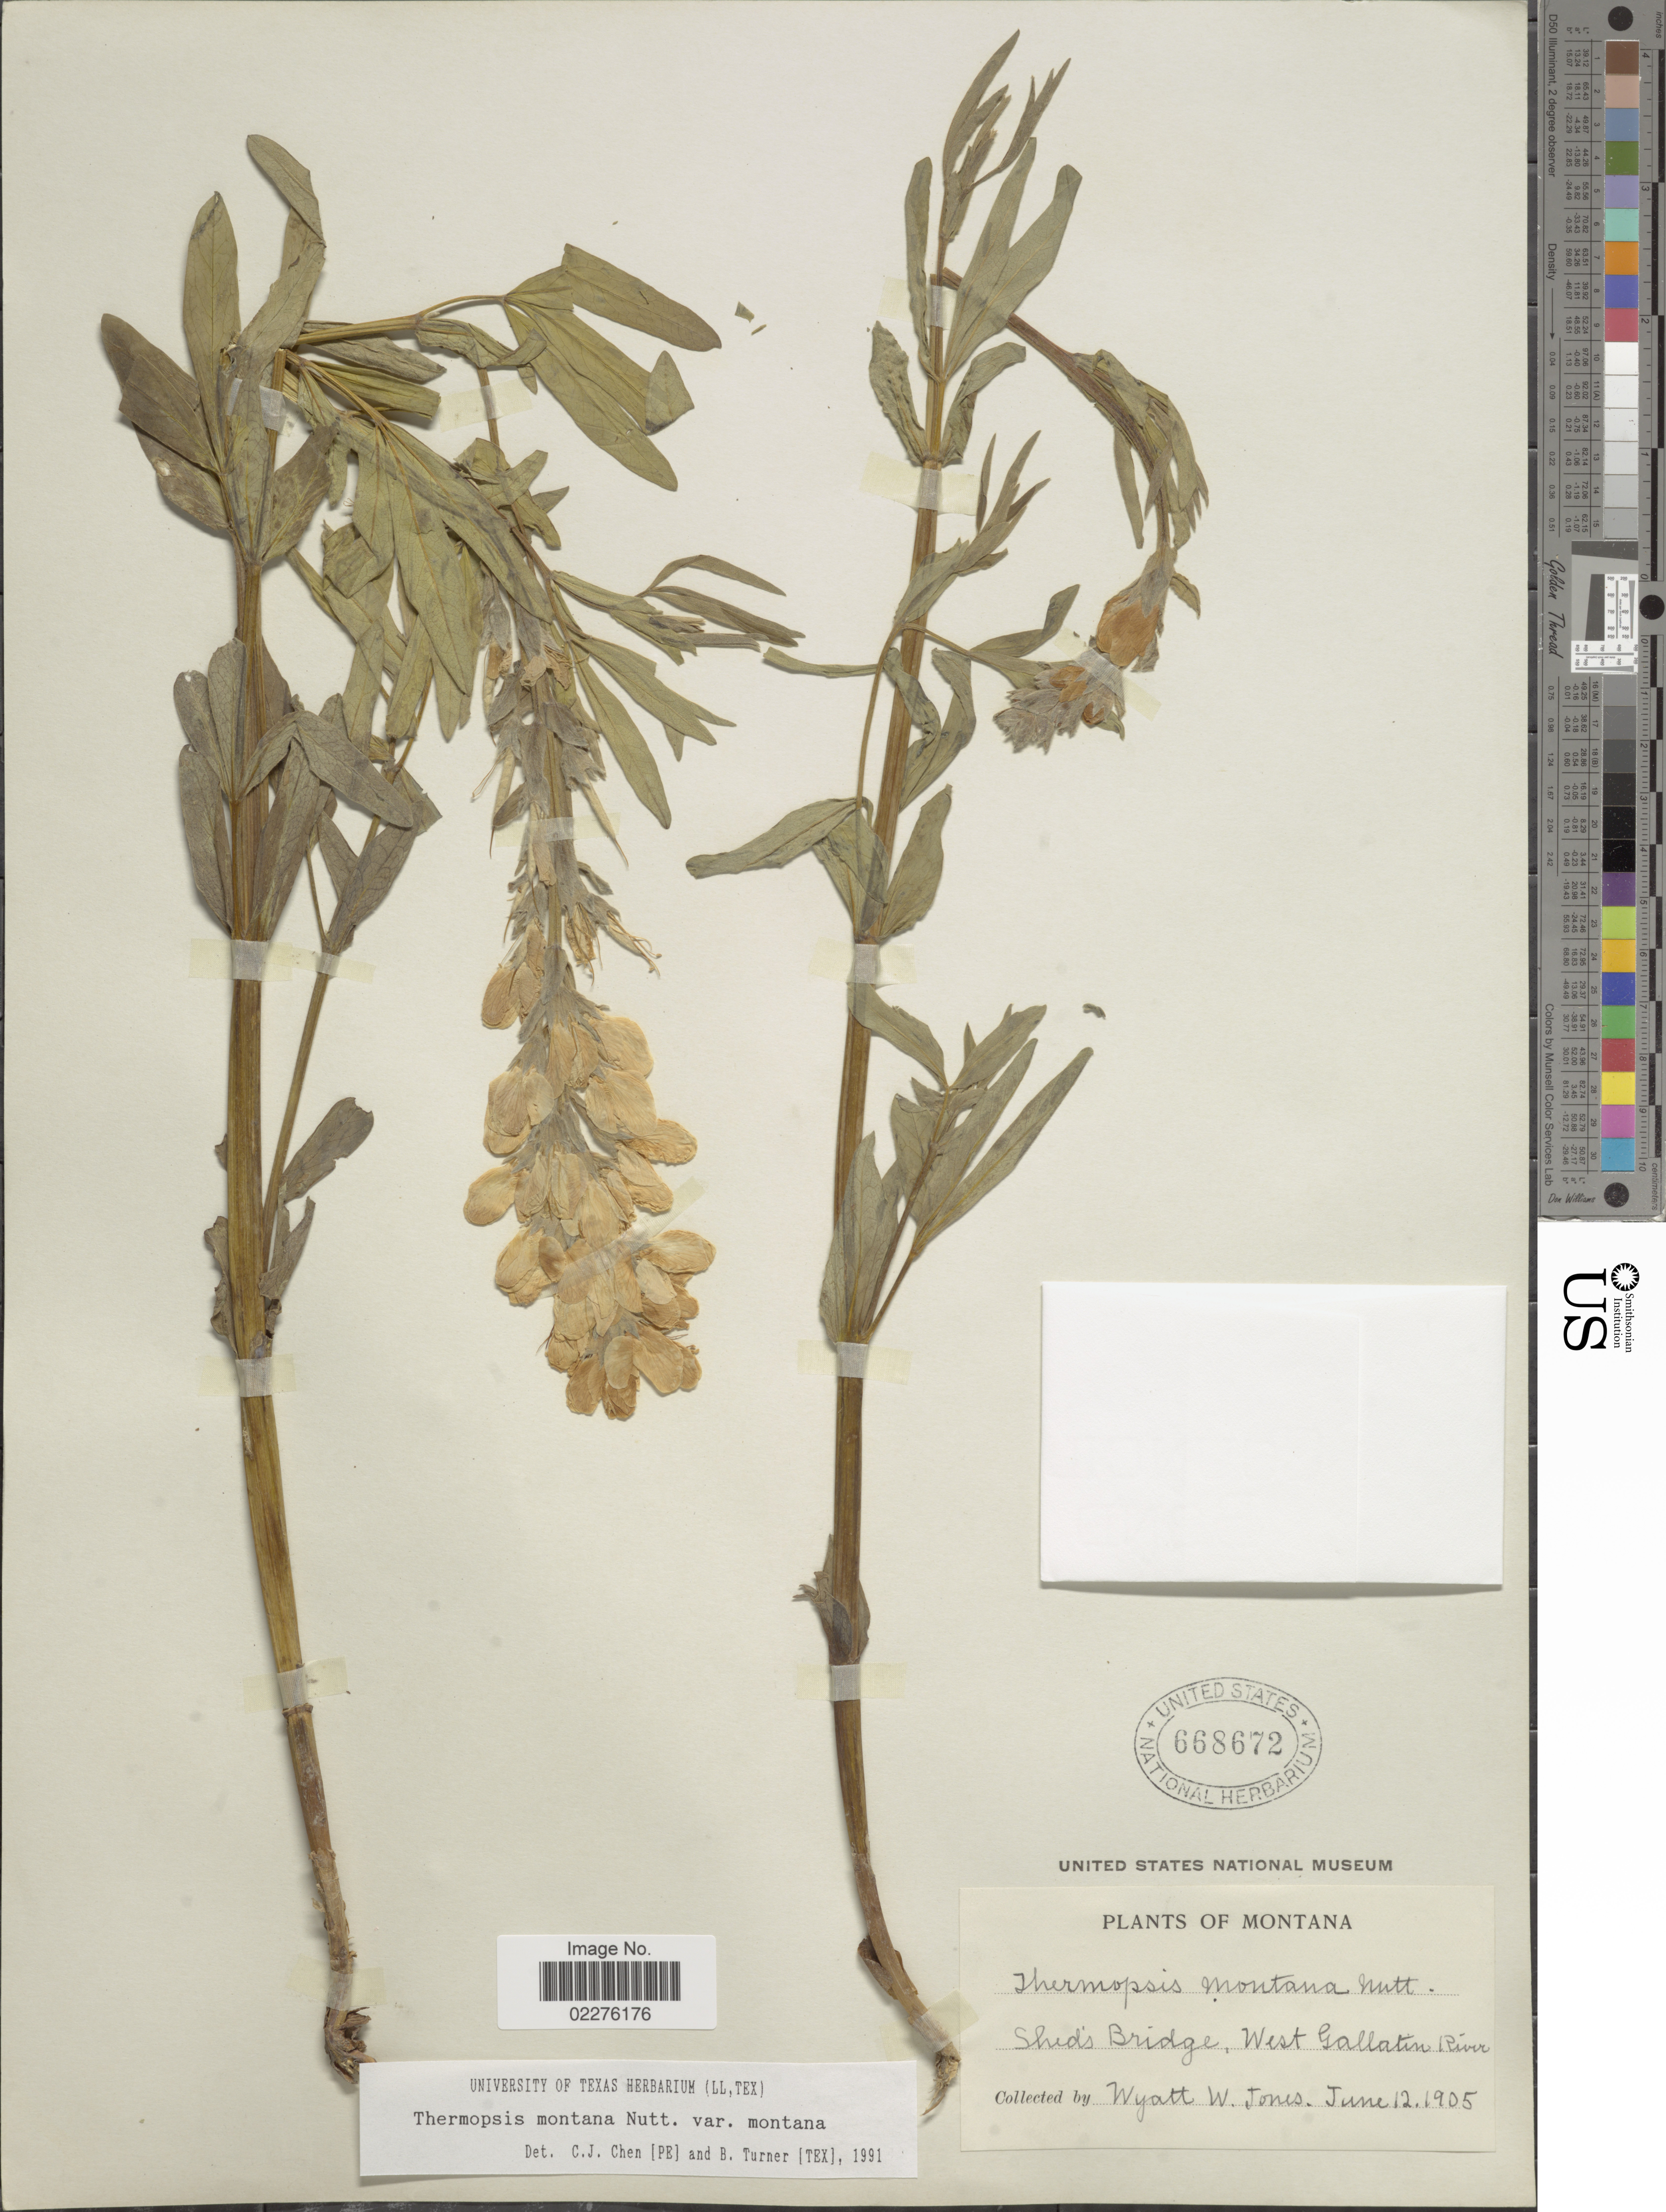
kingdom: Plantae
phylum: Tracheophyta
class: Magnoliopsida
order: Fabales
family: Fabaceae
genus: Thermopsis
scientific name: Thermopsis montana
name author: Nutt.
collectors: W. W. Jones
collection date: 1905-06-12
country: United States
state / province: Montana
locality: Shed's Bridge, West Gallatin River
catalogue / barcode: US 668672